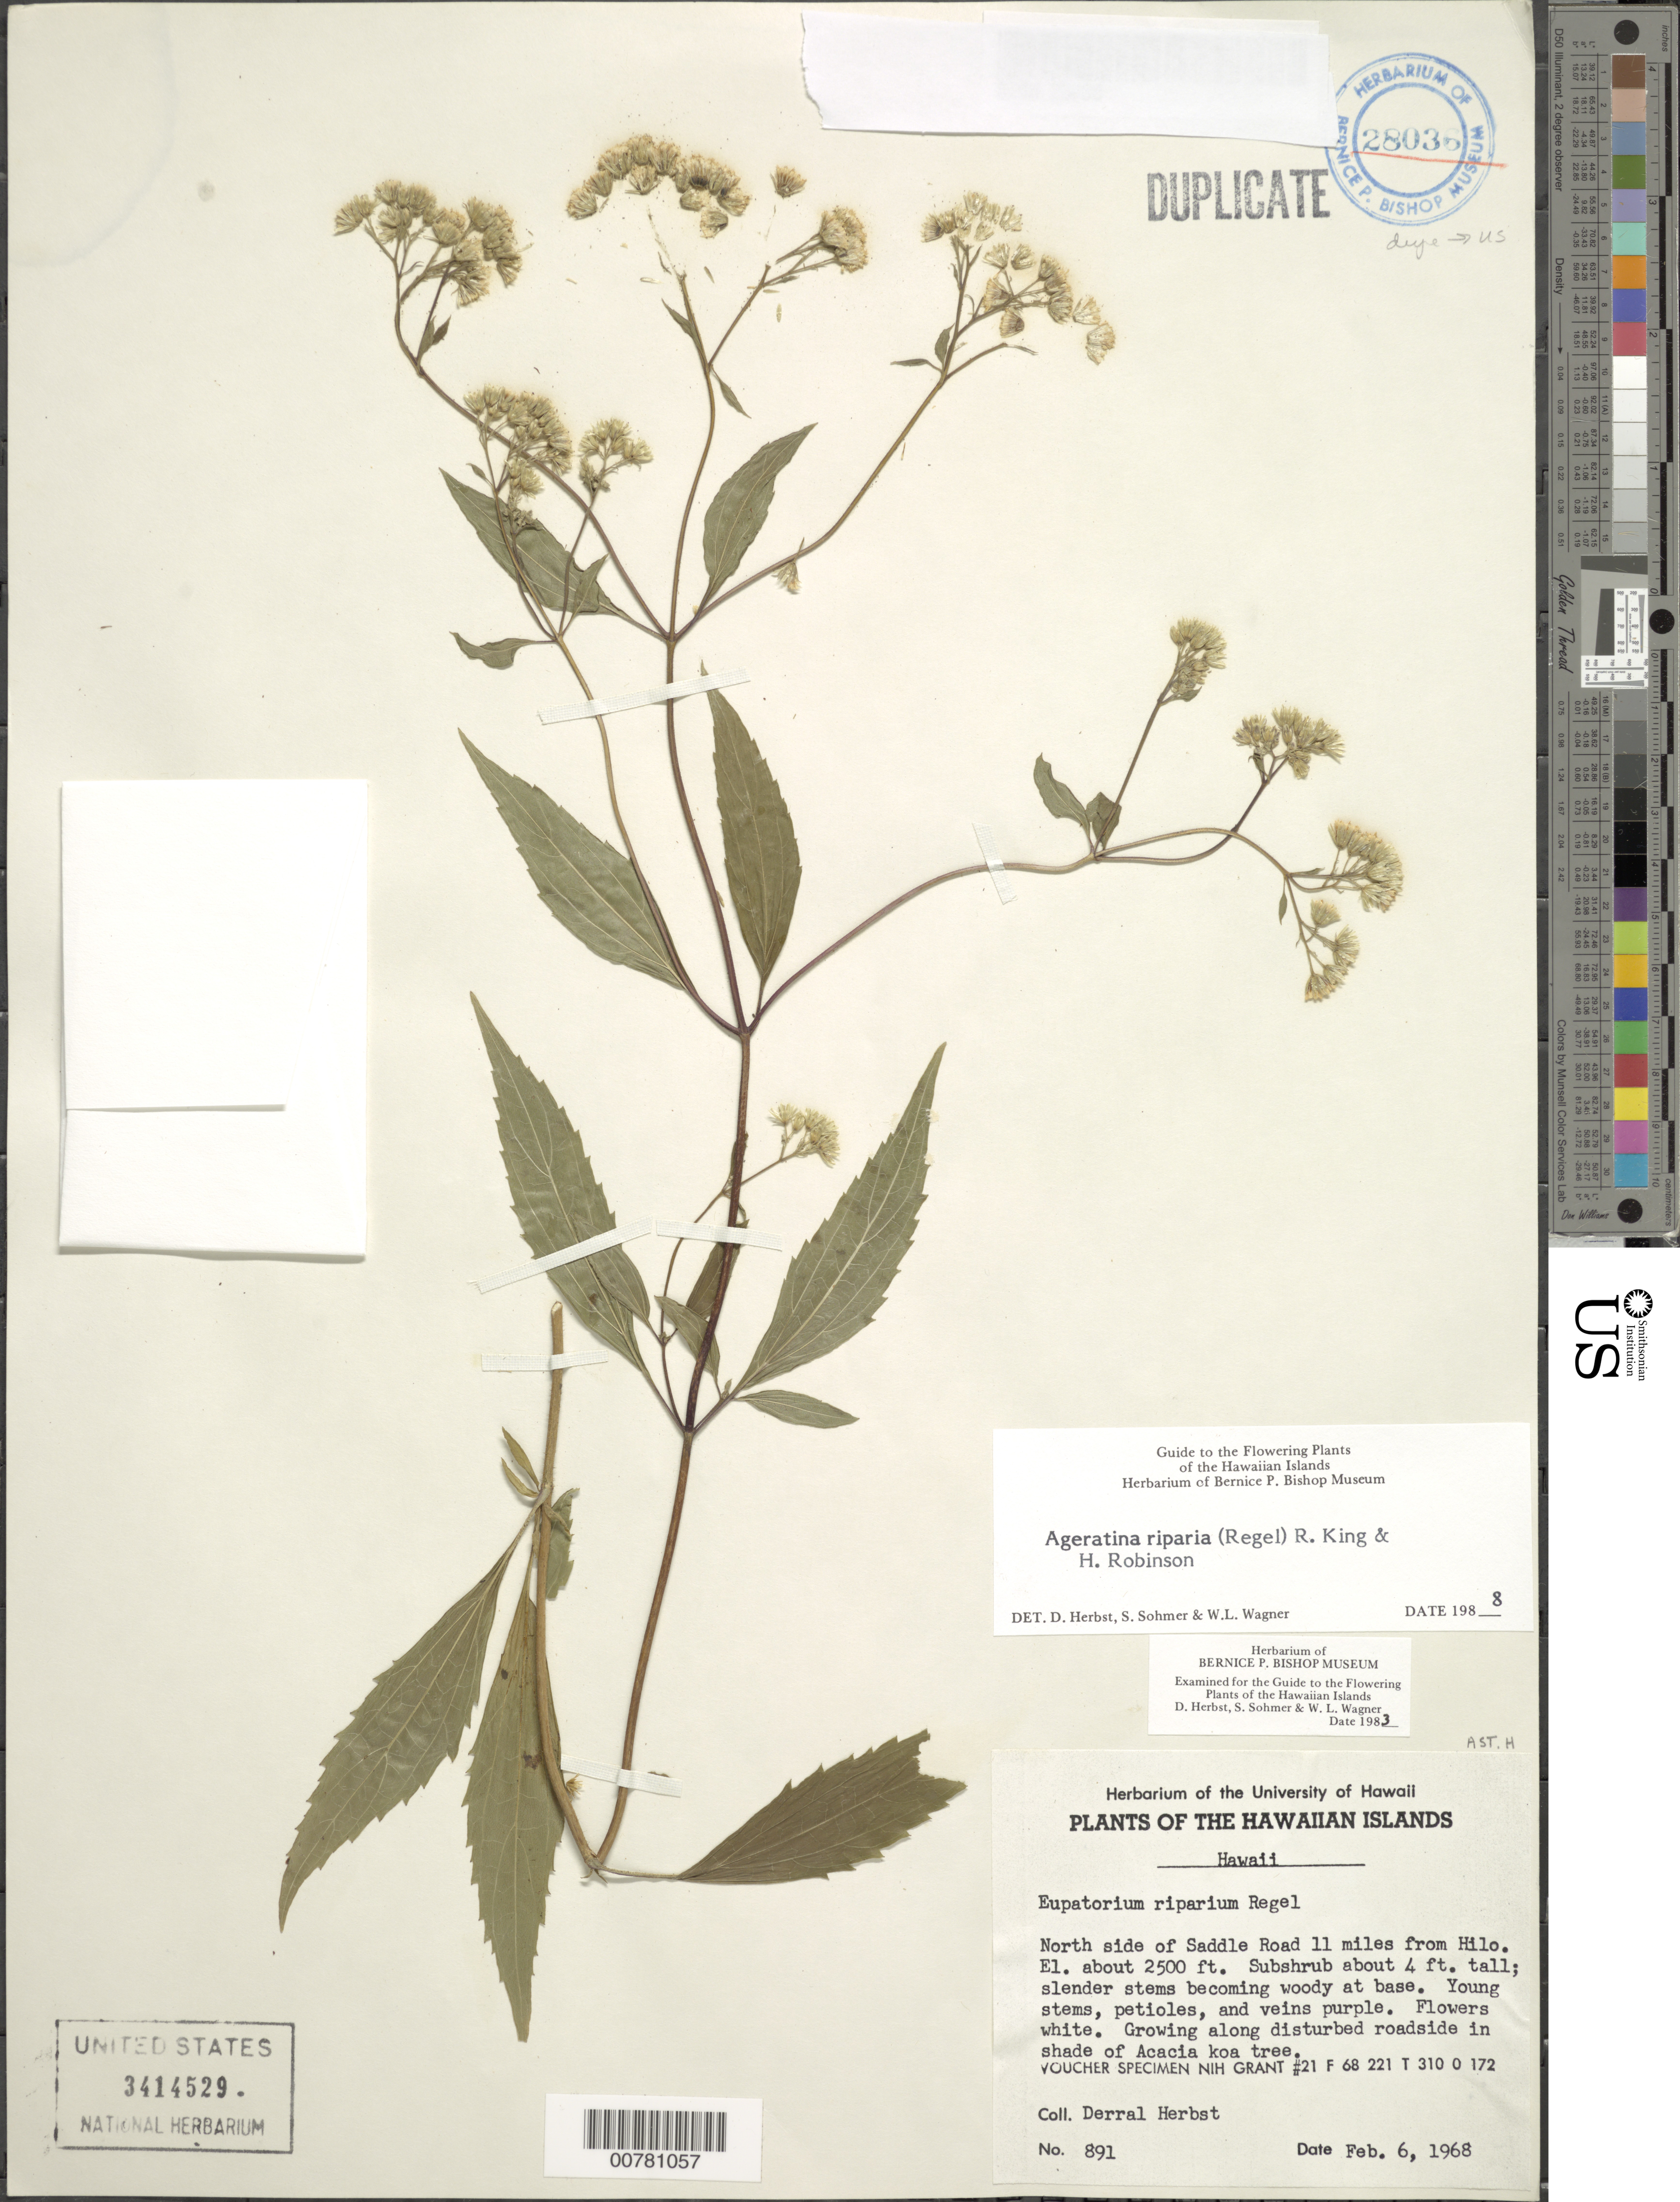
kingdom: Plantae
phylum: Tracheophyta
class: Magnoliopsida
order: Asterales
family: Asteraceae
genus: Ageratina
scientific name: Ageratina riparia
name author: (Regel) R.M. King & H. Rob.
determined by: Herbst, D. R.; Sohmer, S. H.; Wagner, W. L.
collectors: D. R. Herbst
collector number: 891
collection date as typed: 6 Feb 1968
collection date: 1968-02-06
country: United States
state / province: Hawaii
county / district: Hawaii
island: Hawaii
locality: North side of Saddle Road 11 miles from Hilo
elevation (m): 762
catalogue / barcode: US 3414529